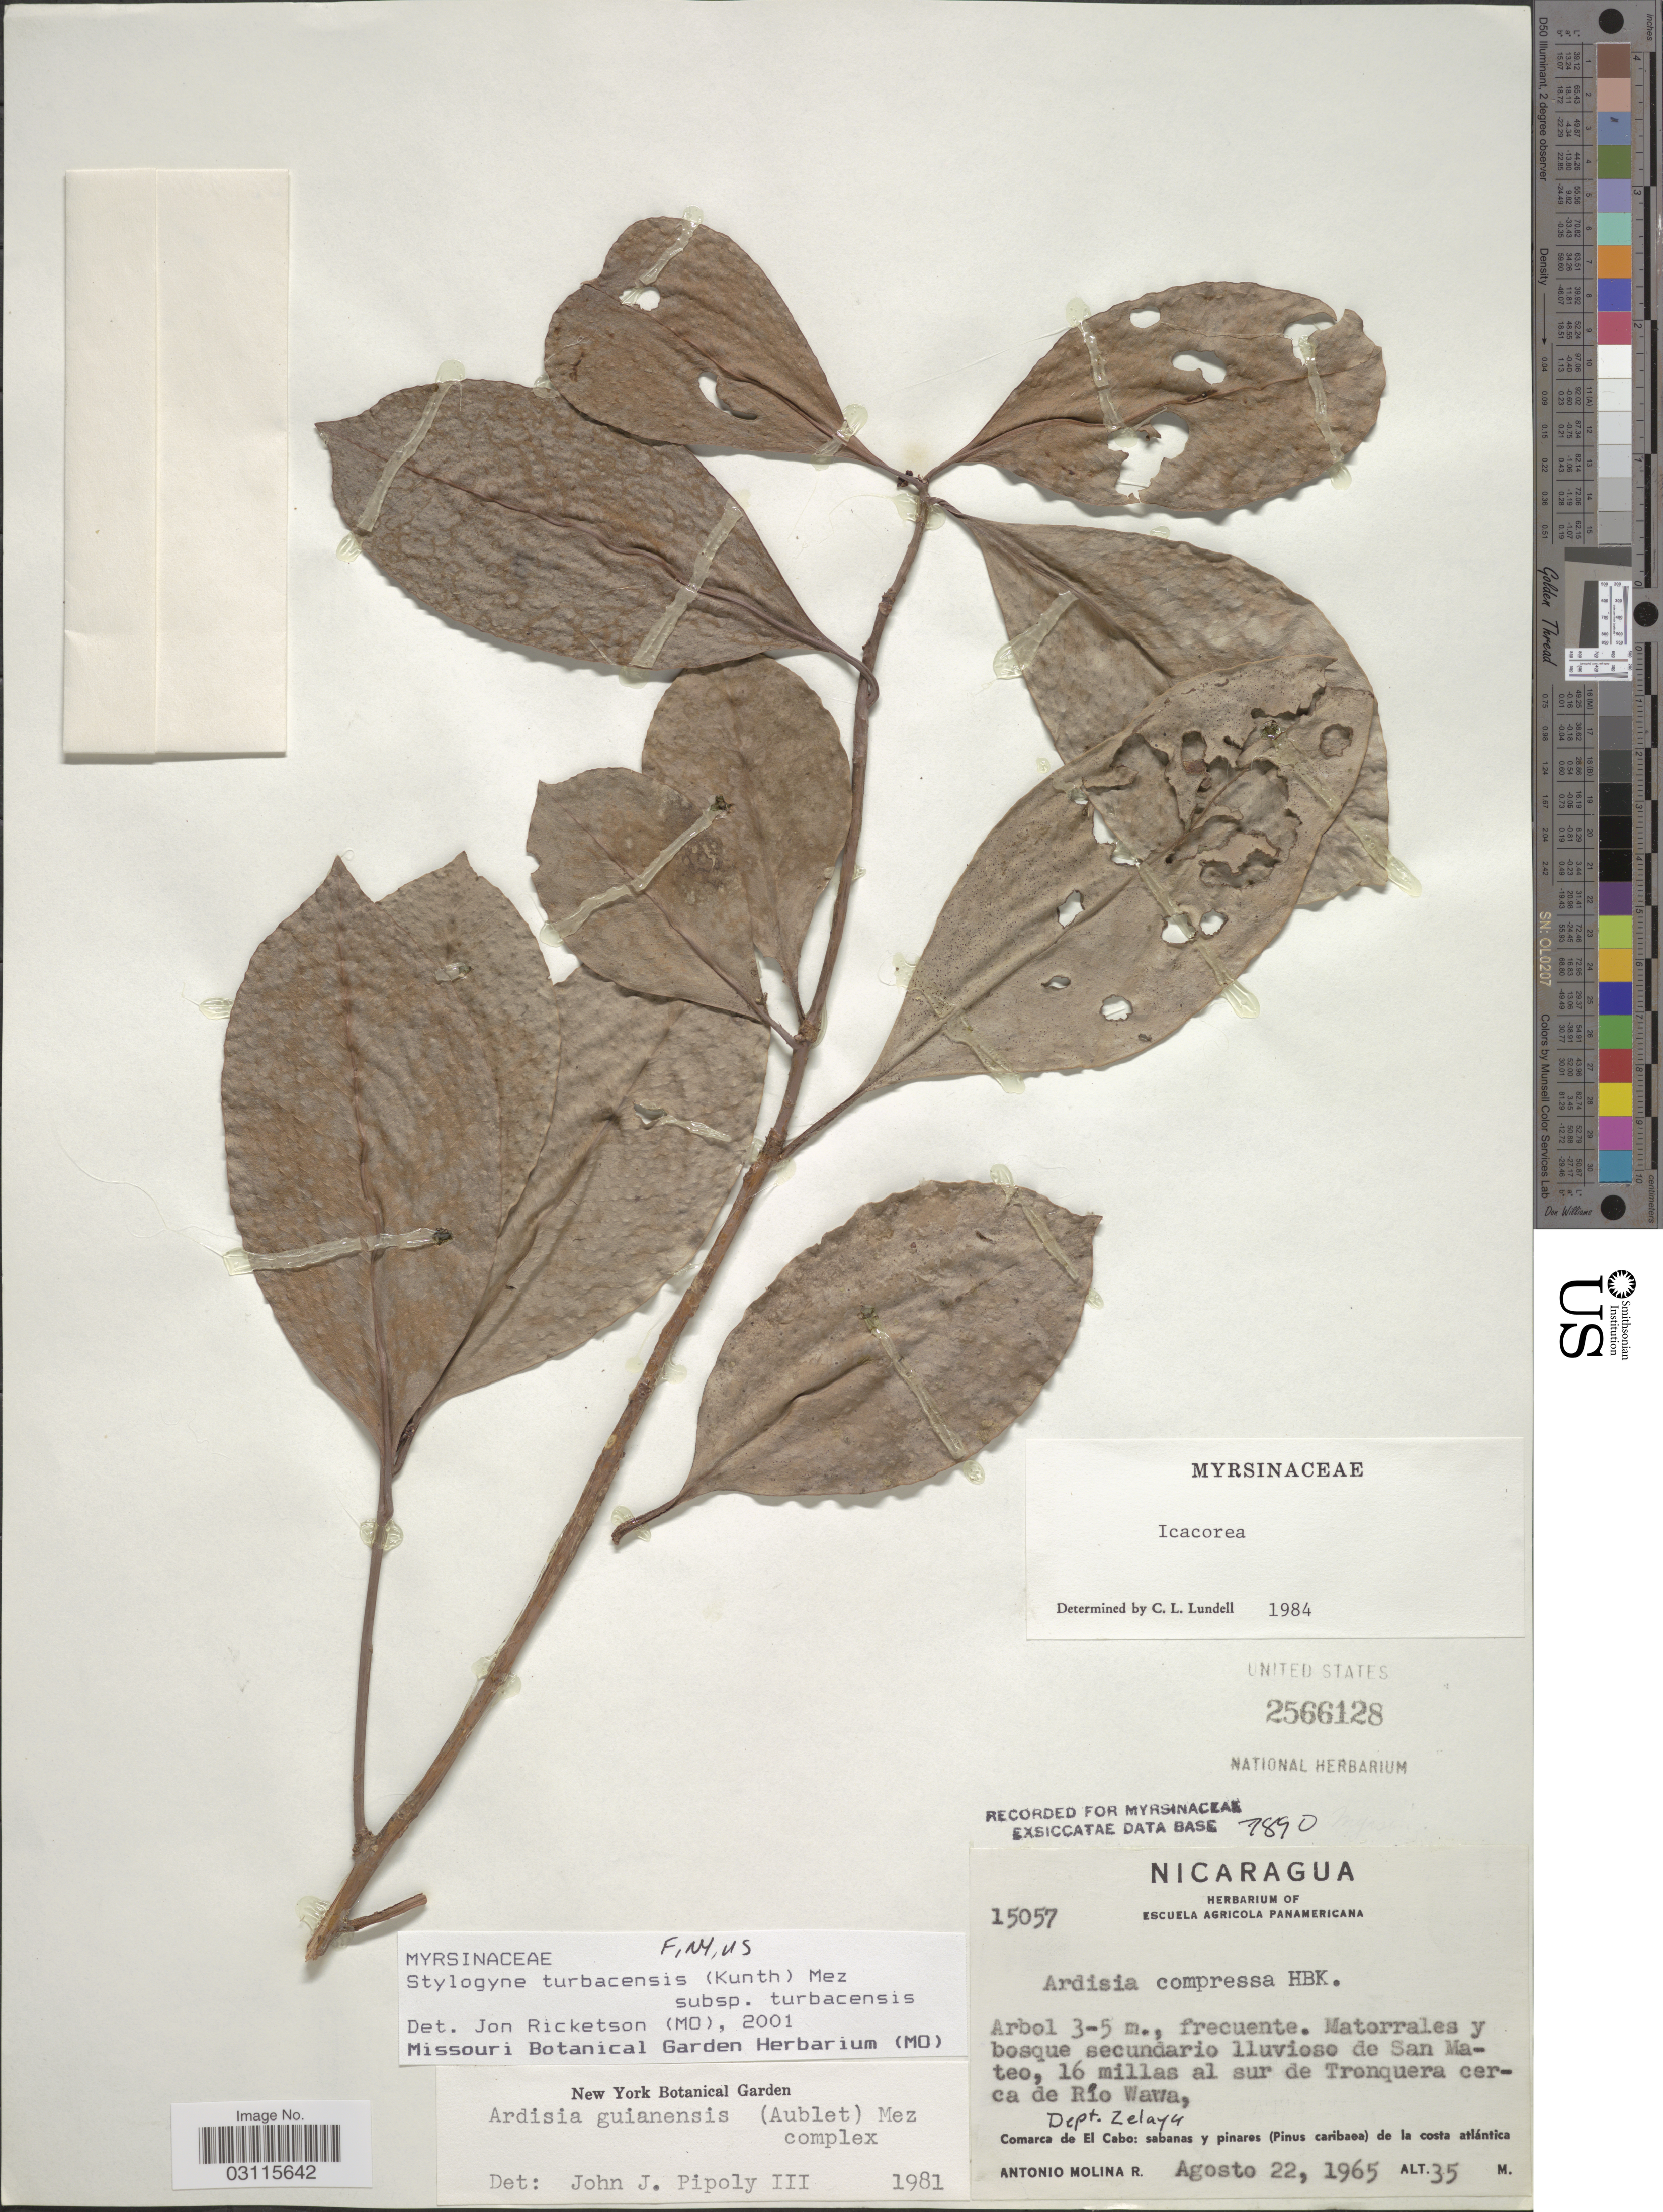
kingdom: Plantae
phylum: Tracheophyta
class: Magnoliopsida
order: Ericales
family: Primulaceae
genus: Stylogyne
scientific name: Stylogyne turbacensis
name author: (Kunth) Mez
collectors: A. Molina R.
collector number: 15057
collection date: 1965-08-22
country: Nicaragua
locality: Matorrales y bosque secundario lluvioso de San Mateo, 16 millas al sur de Tronquera cerca de Río Wawa, Dept. Zelayu. Comarca de El Cabo: sabanas y pinares (Pinus caribaea) de la costa atlántica.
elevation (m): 35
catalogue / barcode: US 2566128